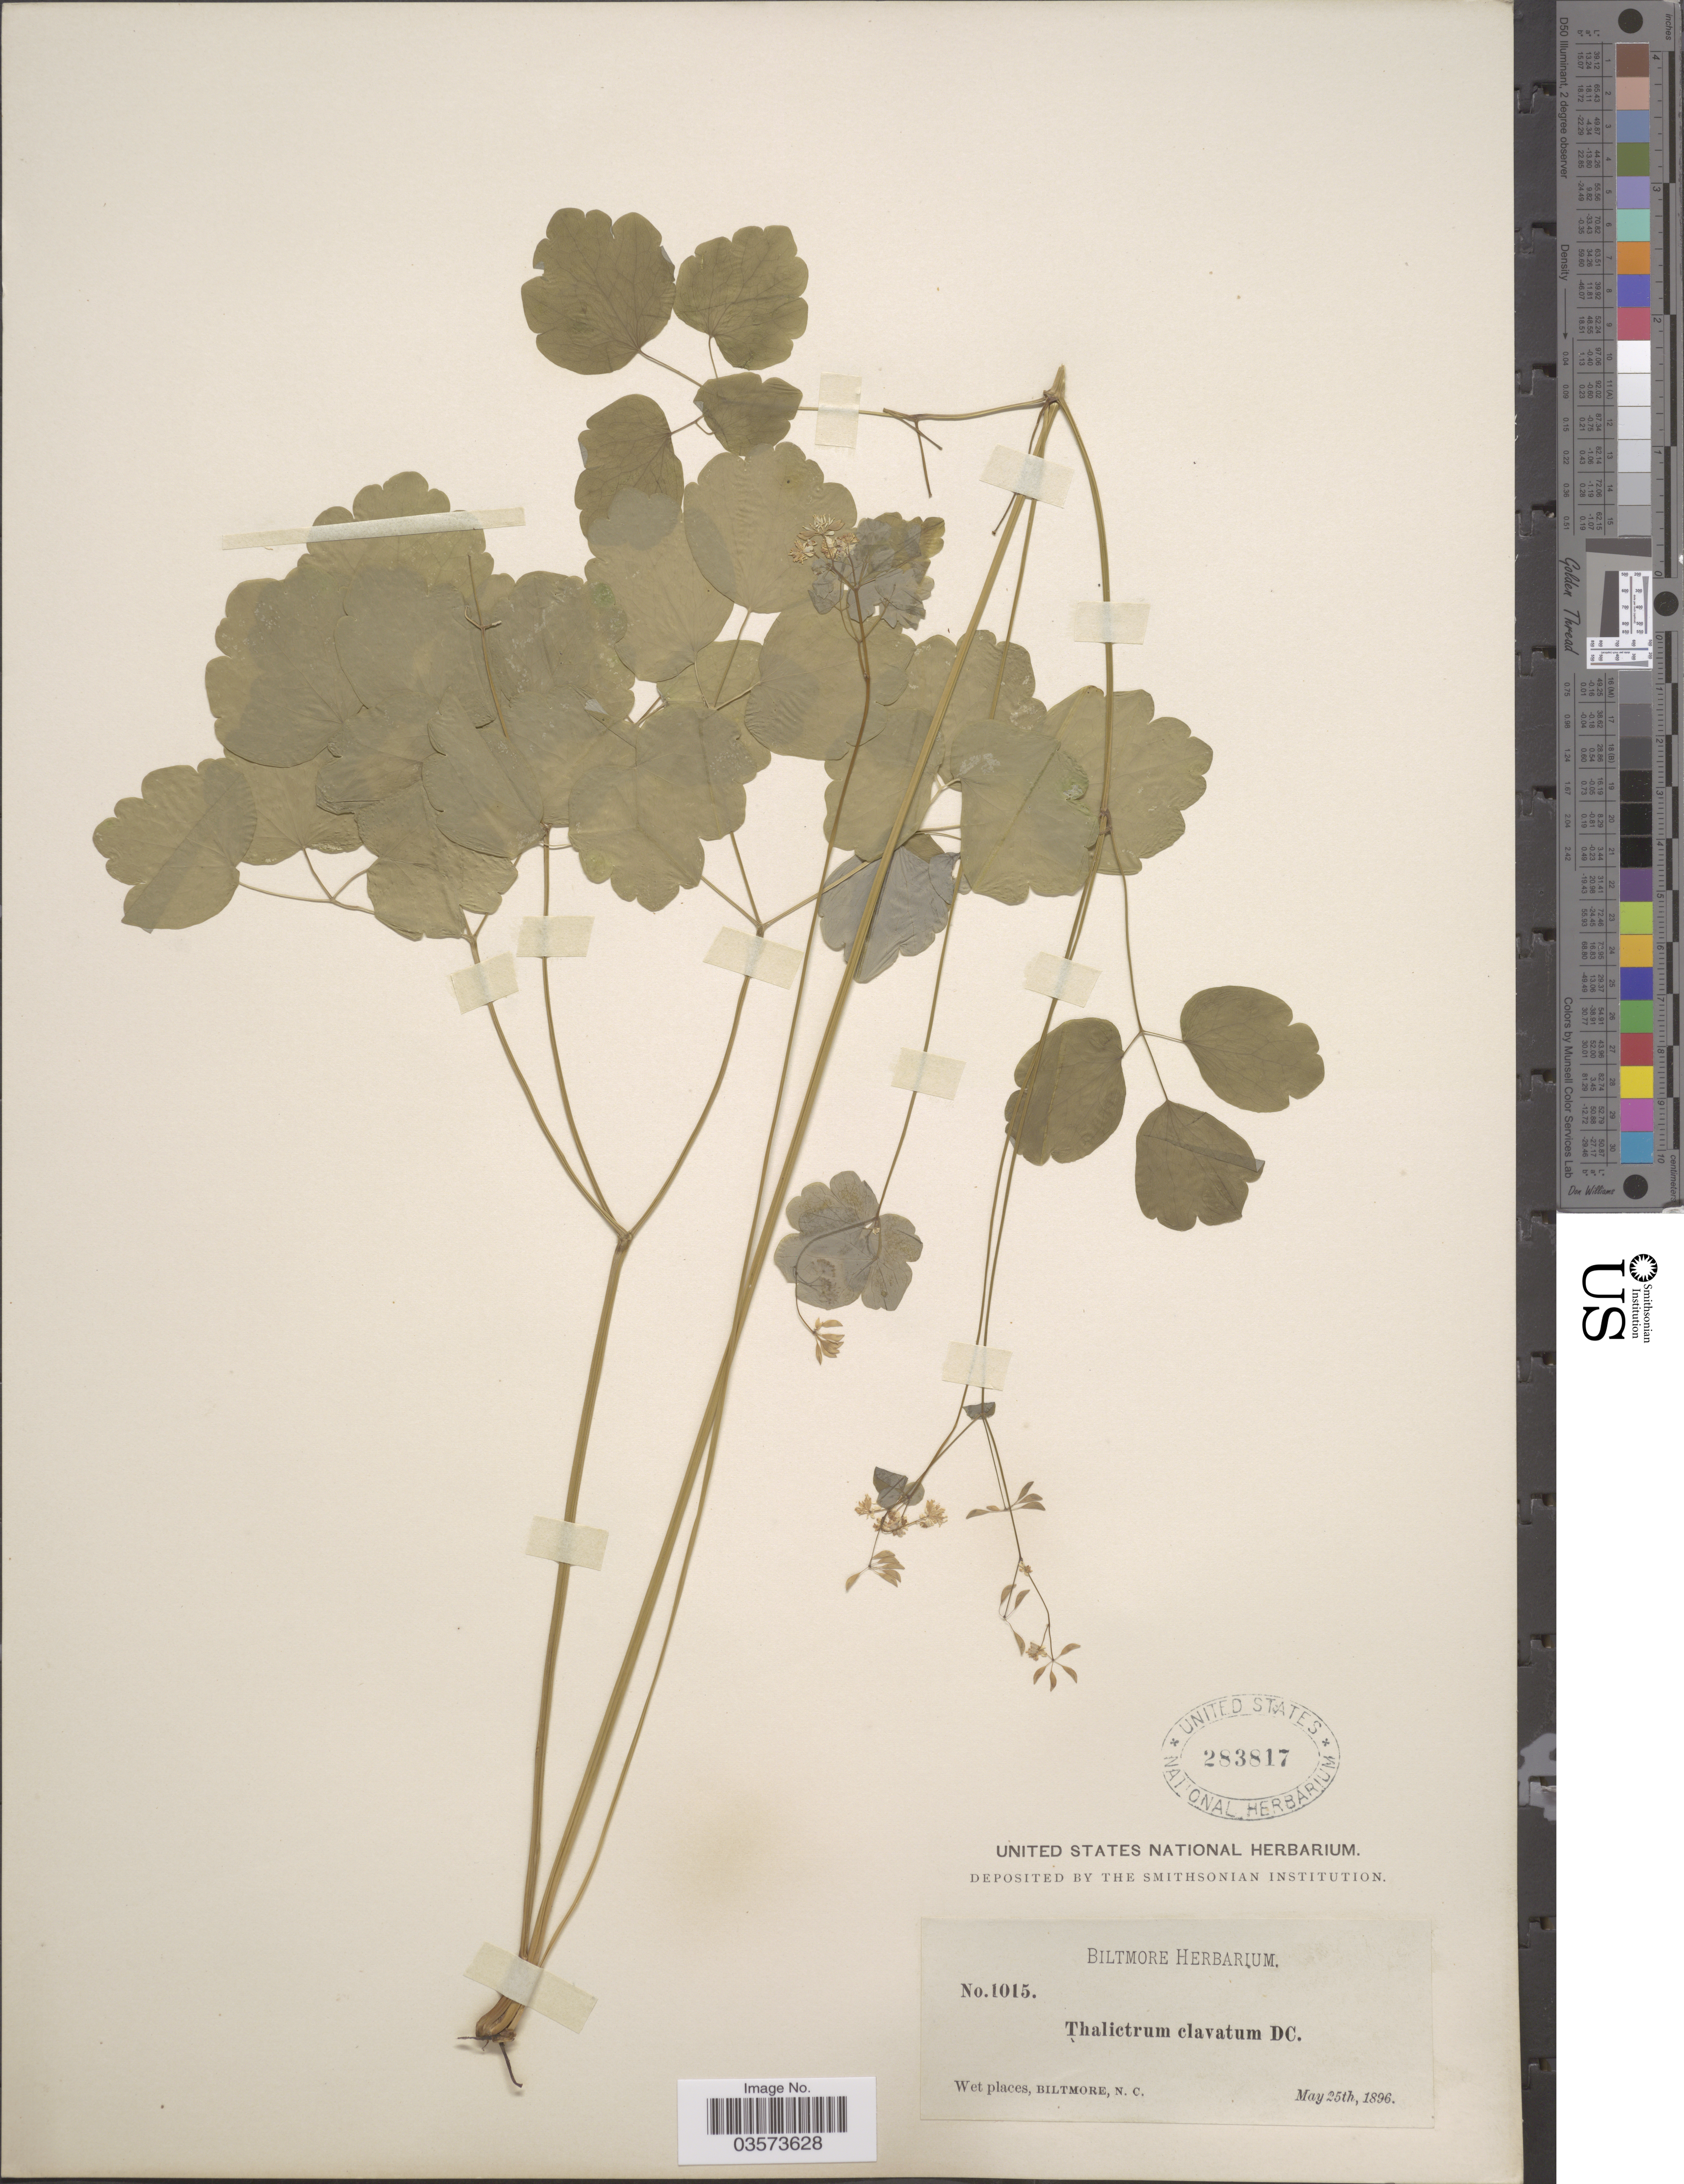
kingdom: Plantae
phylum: Tracheophyta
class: Magnoliopsida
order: Ranunculales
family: Ranunculaceae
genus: Thalictrum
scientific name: Thalictrum clavatum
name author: DC.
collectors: ex herb. Biltmore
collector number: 1015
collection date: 1896-05-25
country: United States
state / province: North Carolina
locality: Wet places, Biltmore.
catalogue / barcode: US 283817